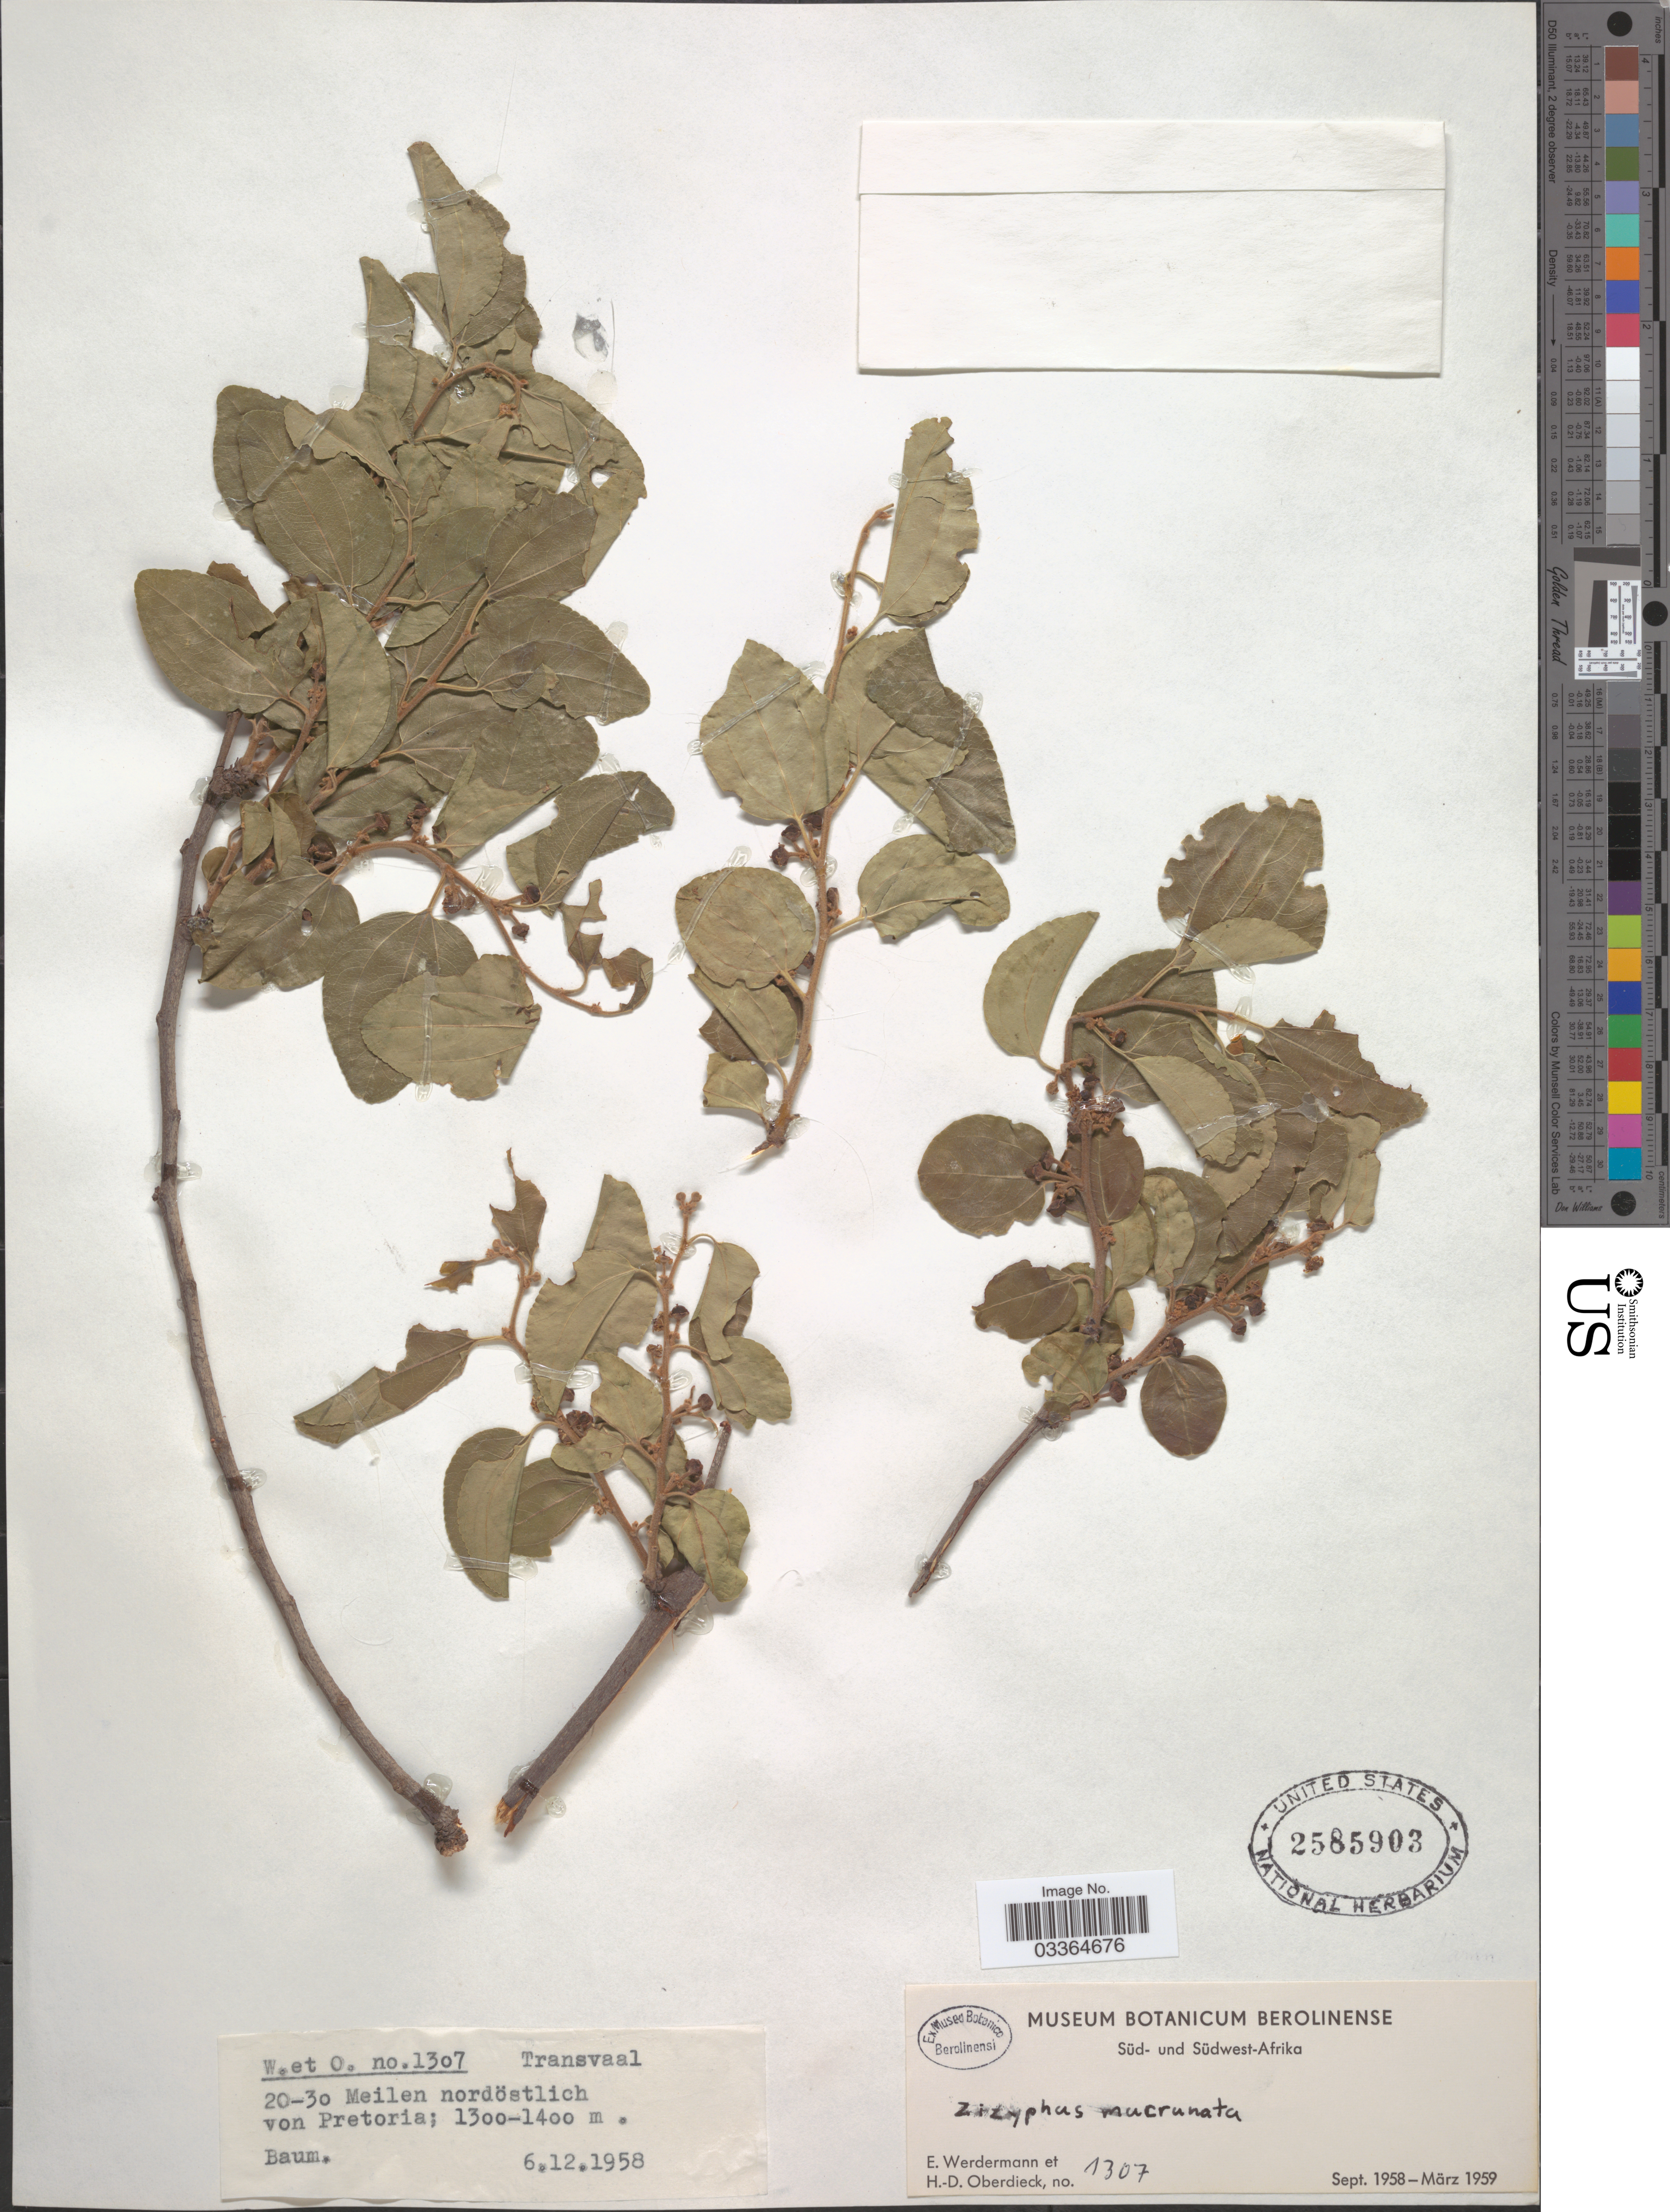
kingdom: Plantae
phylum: Tracheophyta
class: Magnoliopsida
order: Rosales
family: Rhamnaceae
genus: Ziziphus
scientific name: Ziziphus mucronata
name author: Willd.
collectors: E. Werdermann & H. Oberdieck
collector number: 1307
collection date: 1958-12-06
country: South Africa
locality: Transvaal. 20-30 Meilen nordöstlich von Pretoria.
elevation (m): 1300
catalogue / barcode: US 2585903